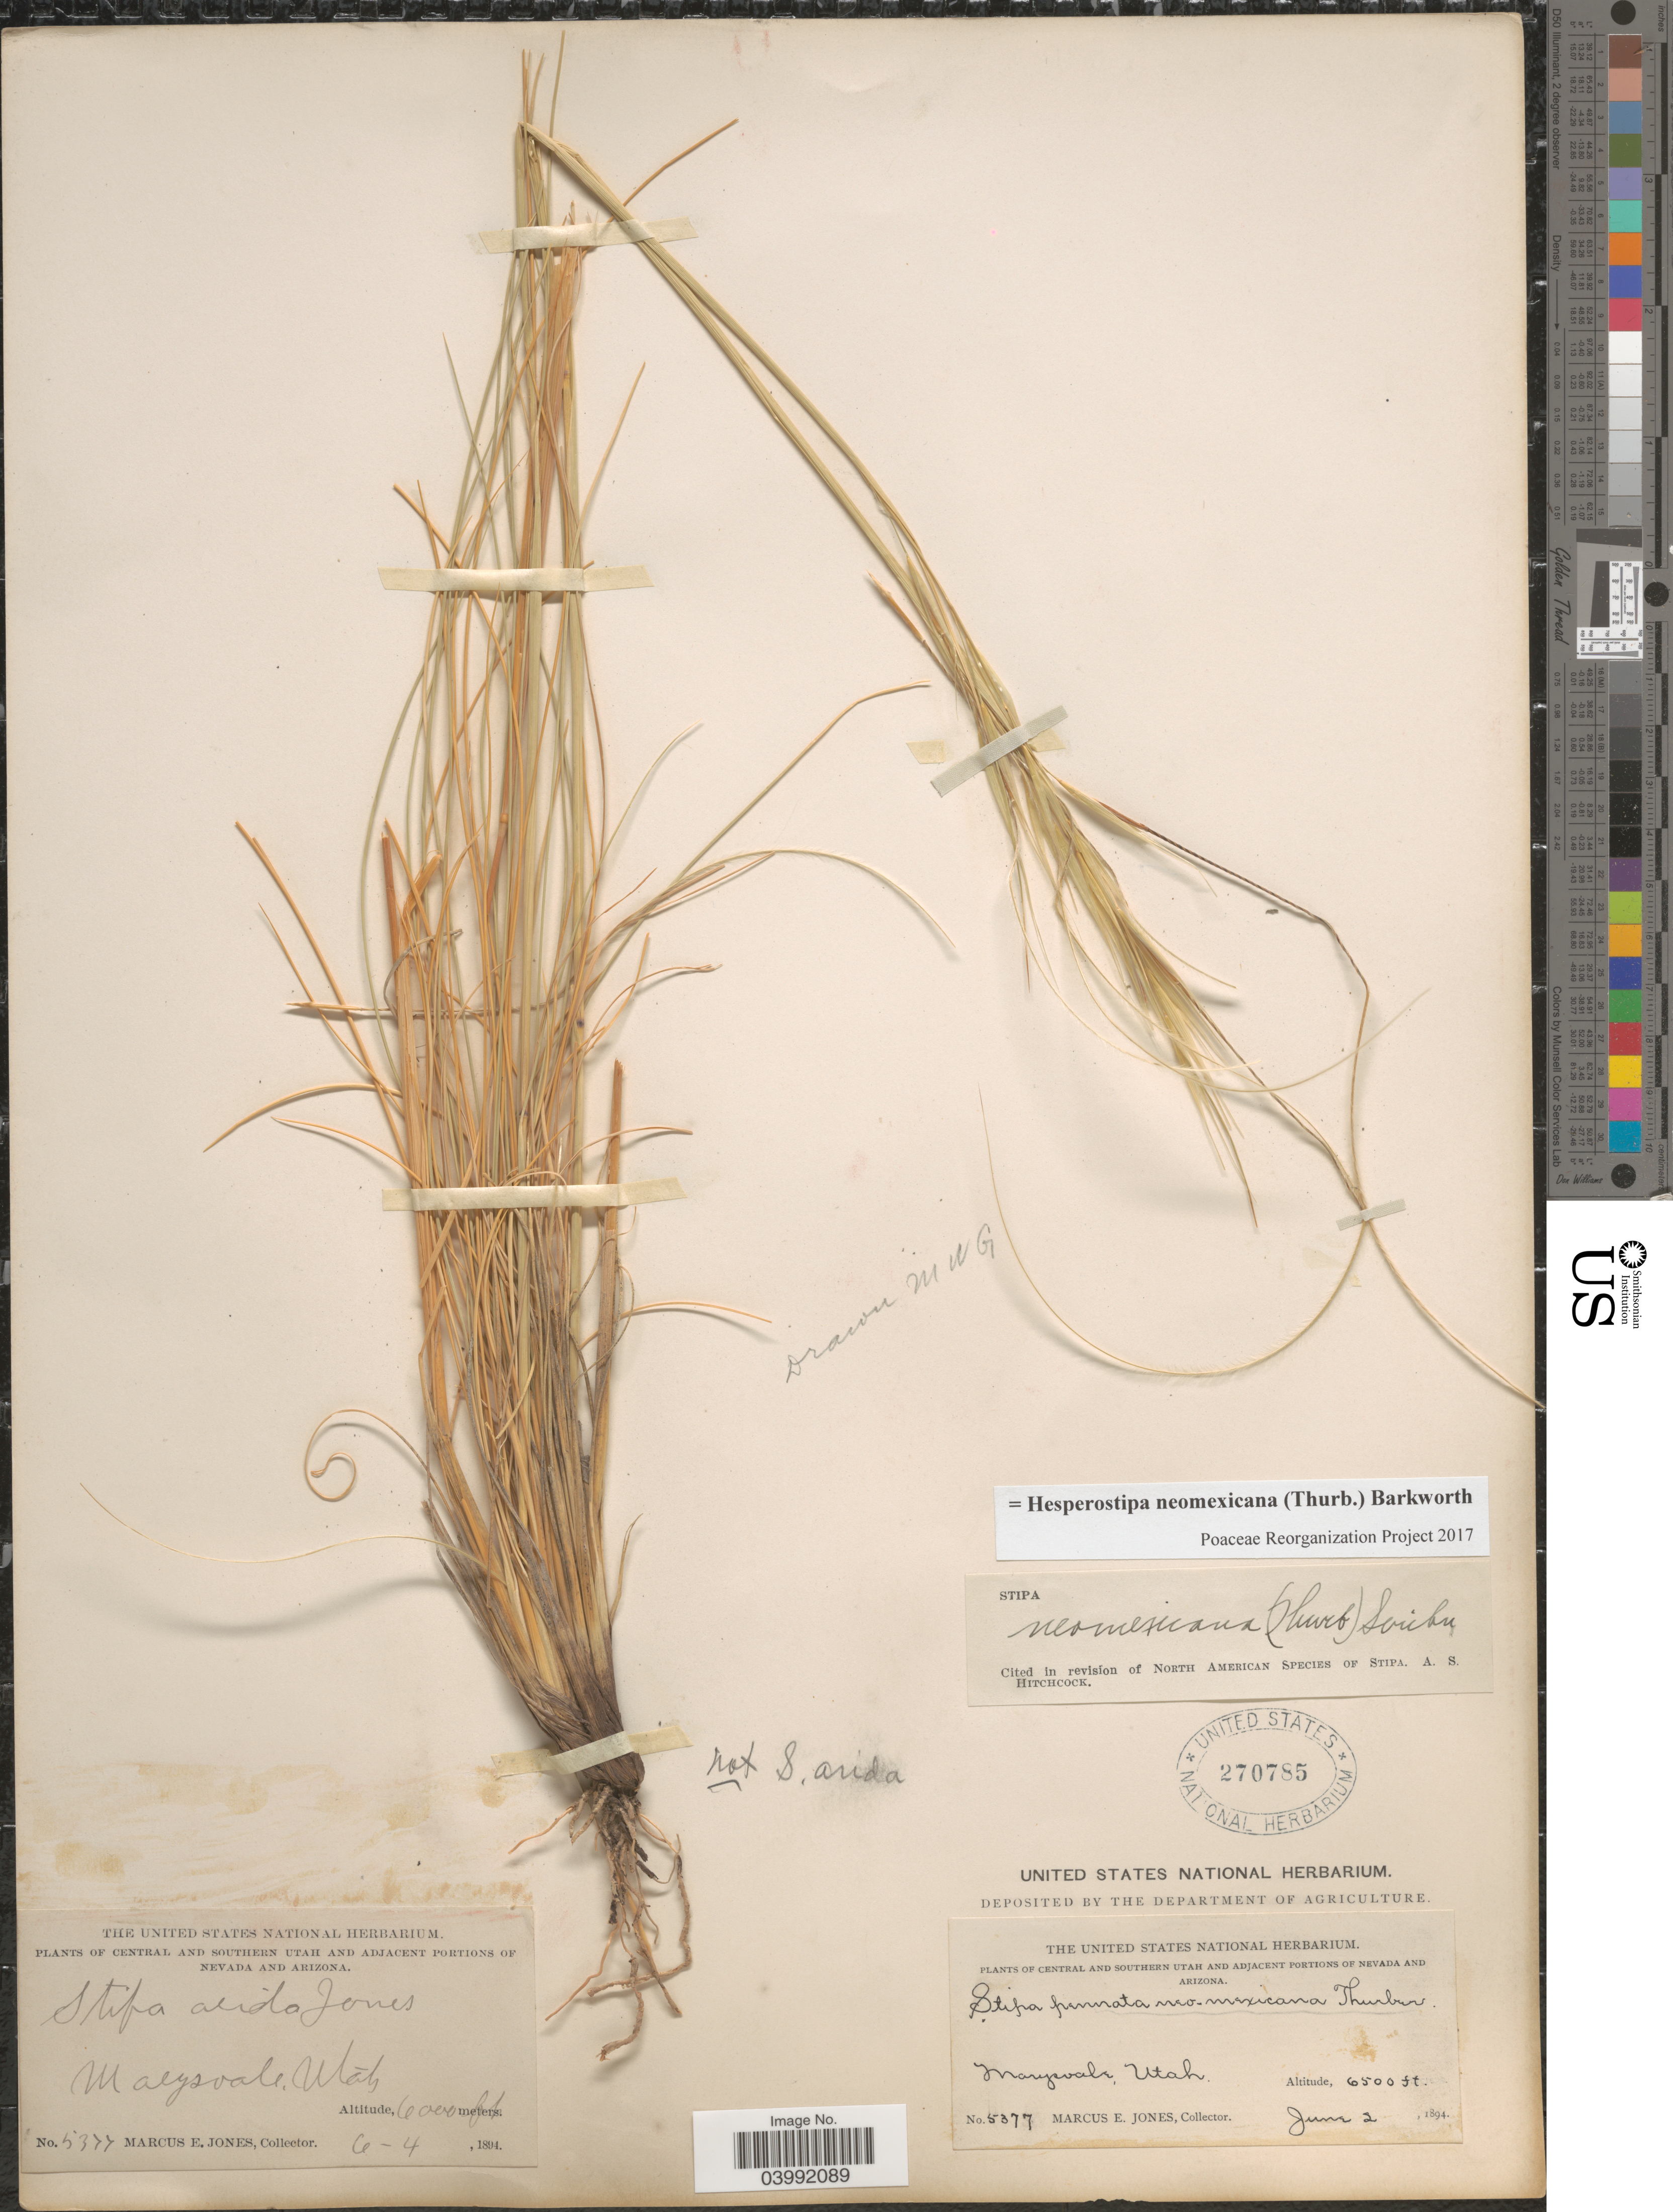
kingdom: Plantae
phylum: Tracheophyta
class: Liliopsida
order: Poales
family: Poaceae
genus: Hesperostipa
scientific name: Hesperostipa neomexicana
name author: (Thurb.) Barkworth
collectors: M. E. Jones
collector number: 5377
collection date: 1894-06-02/1894-06-04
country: United States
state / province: Utah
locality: Central and Southern Utah. Marysvale.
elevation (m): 1829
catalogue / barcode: US 270785